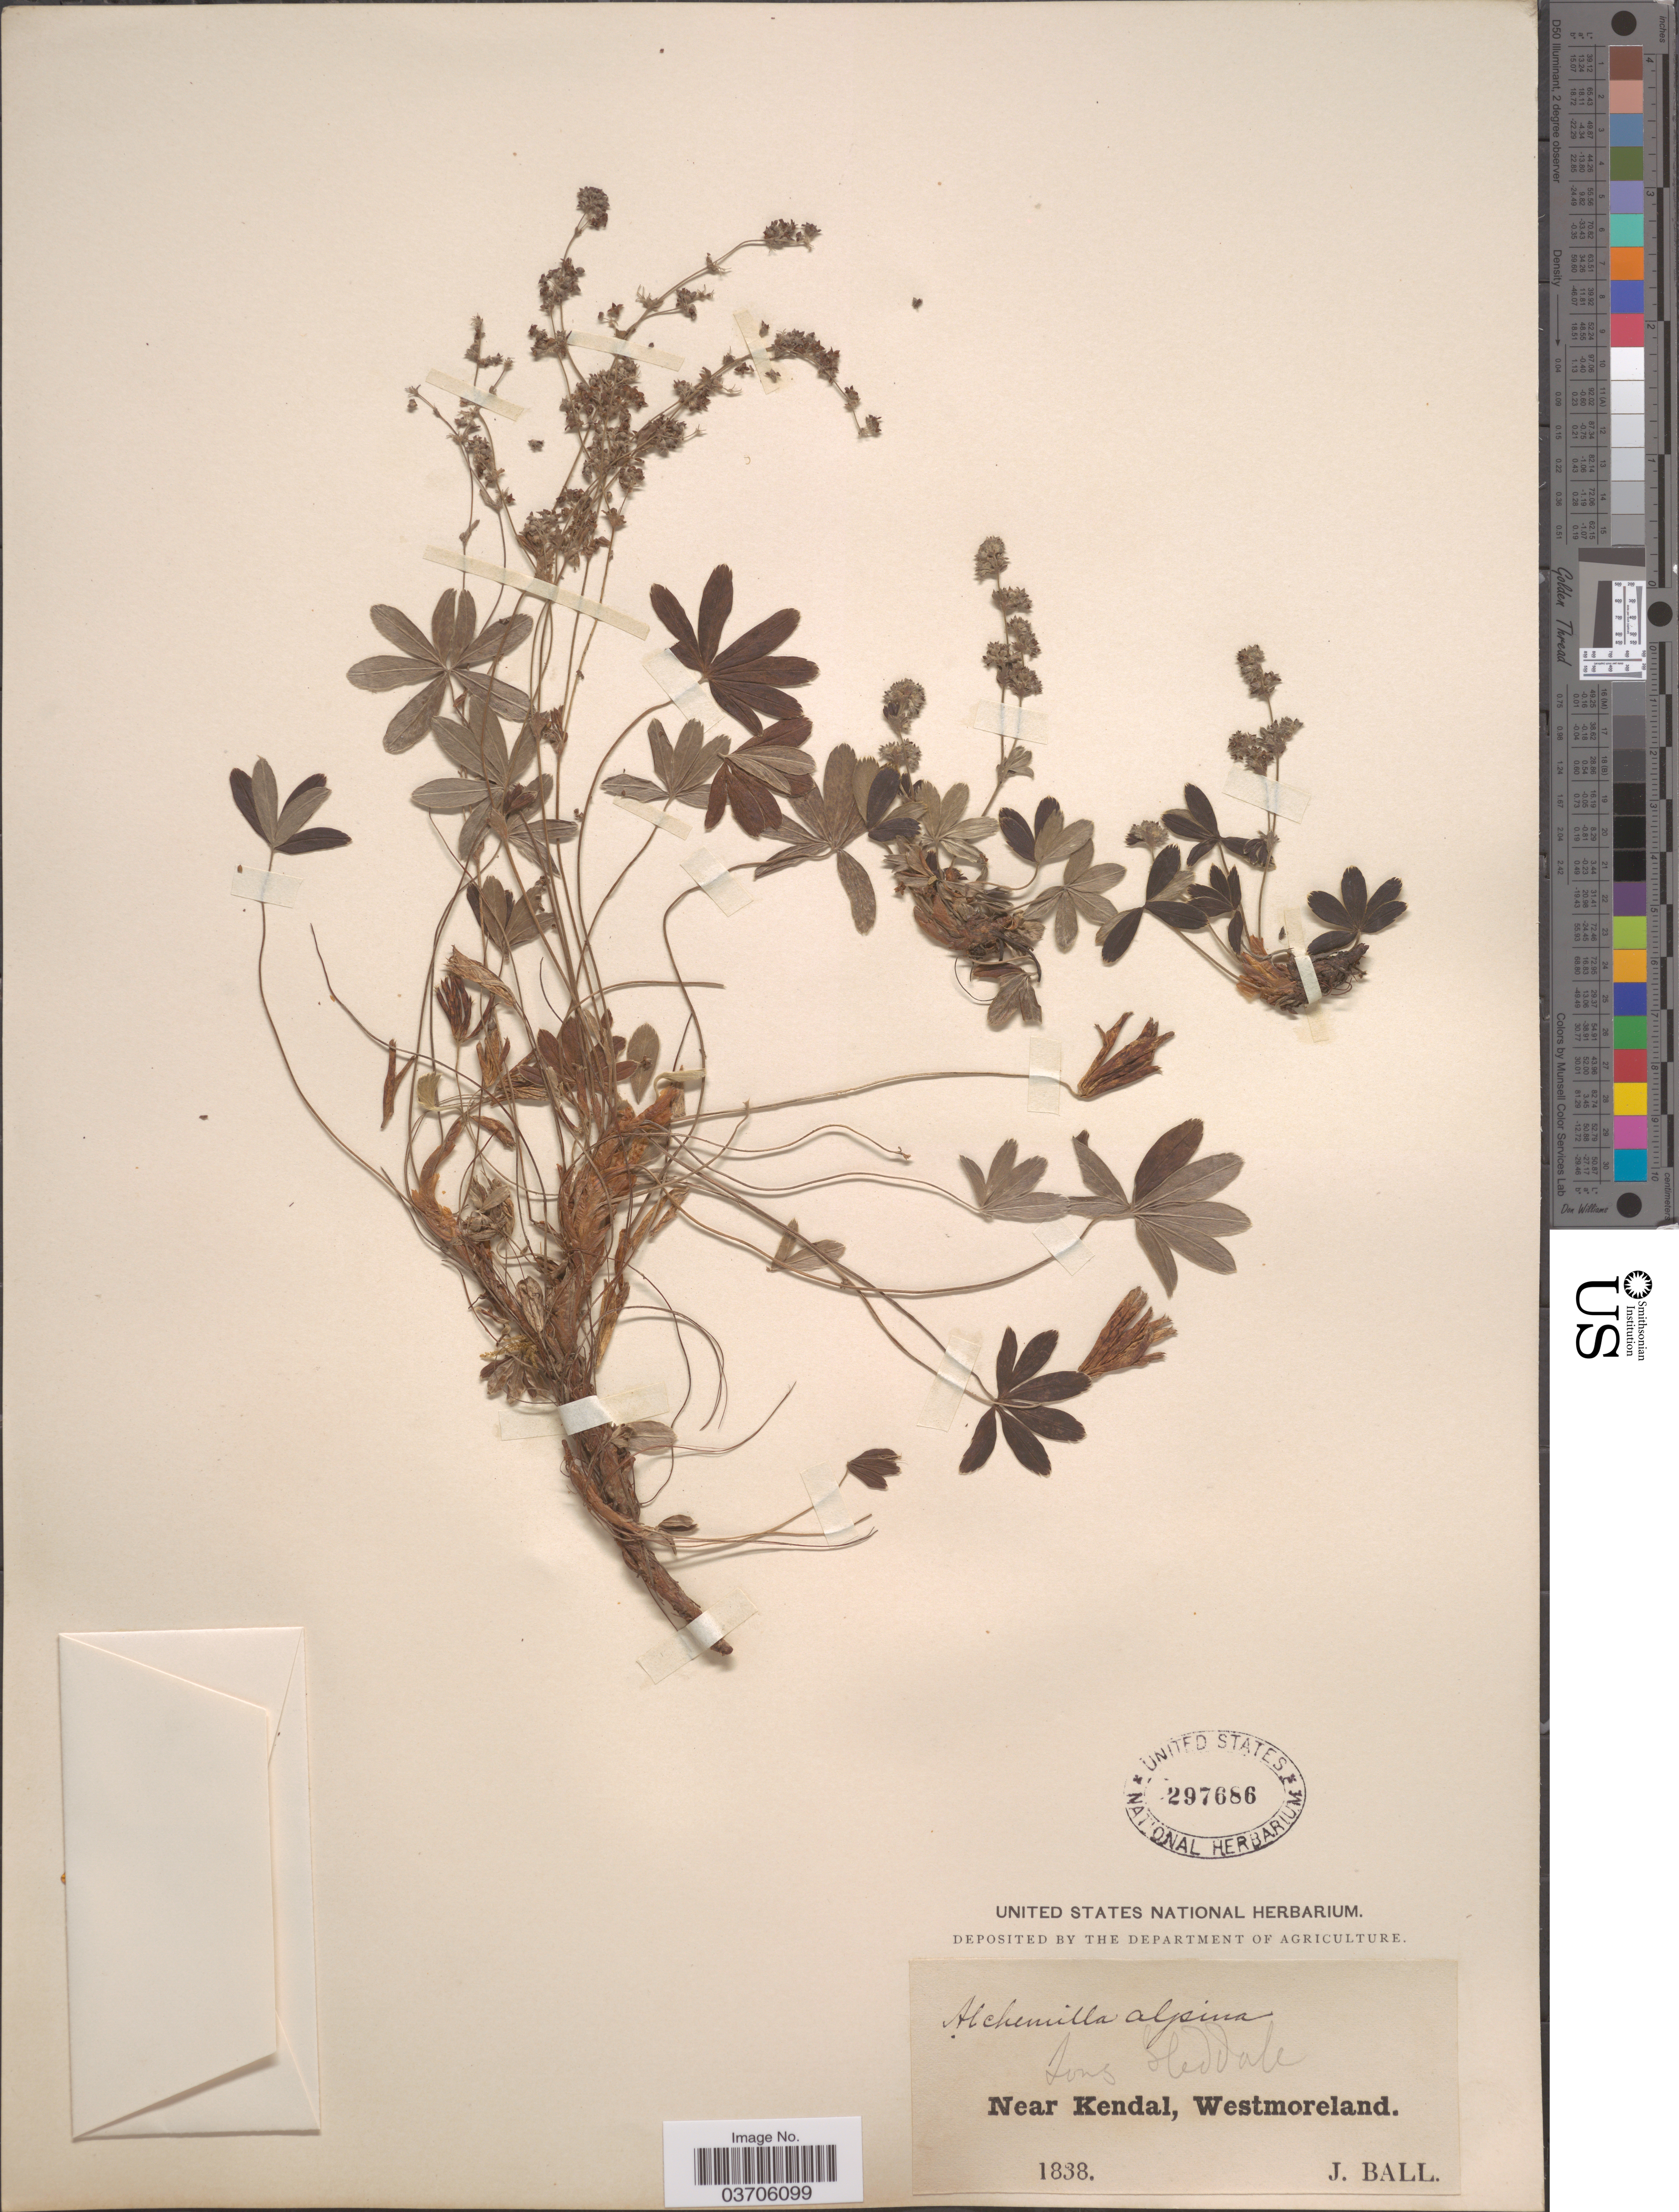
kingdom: Plantae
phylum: Tracheophyta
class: Magnoliopsida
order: Rosales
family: Rosaceae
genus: Alchemilla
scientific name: Alchemilla alpina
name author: L.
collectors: J. Ball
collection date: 1838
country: Jamaica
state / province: Westmoreland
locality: Near Kendal.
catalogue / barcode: US 297686